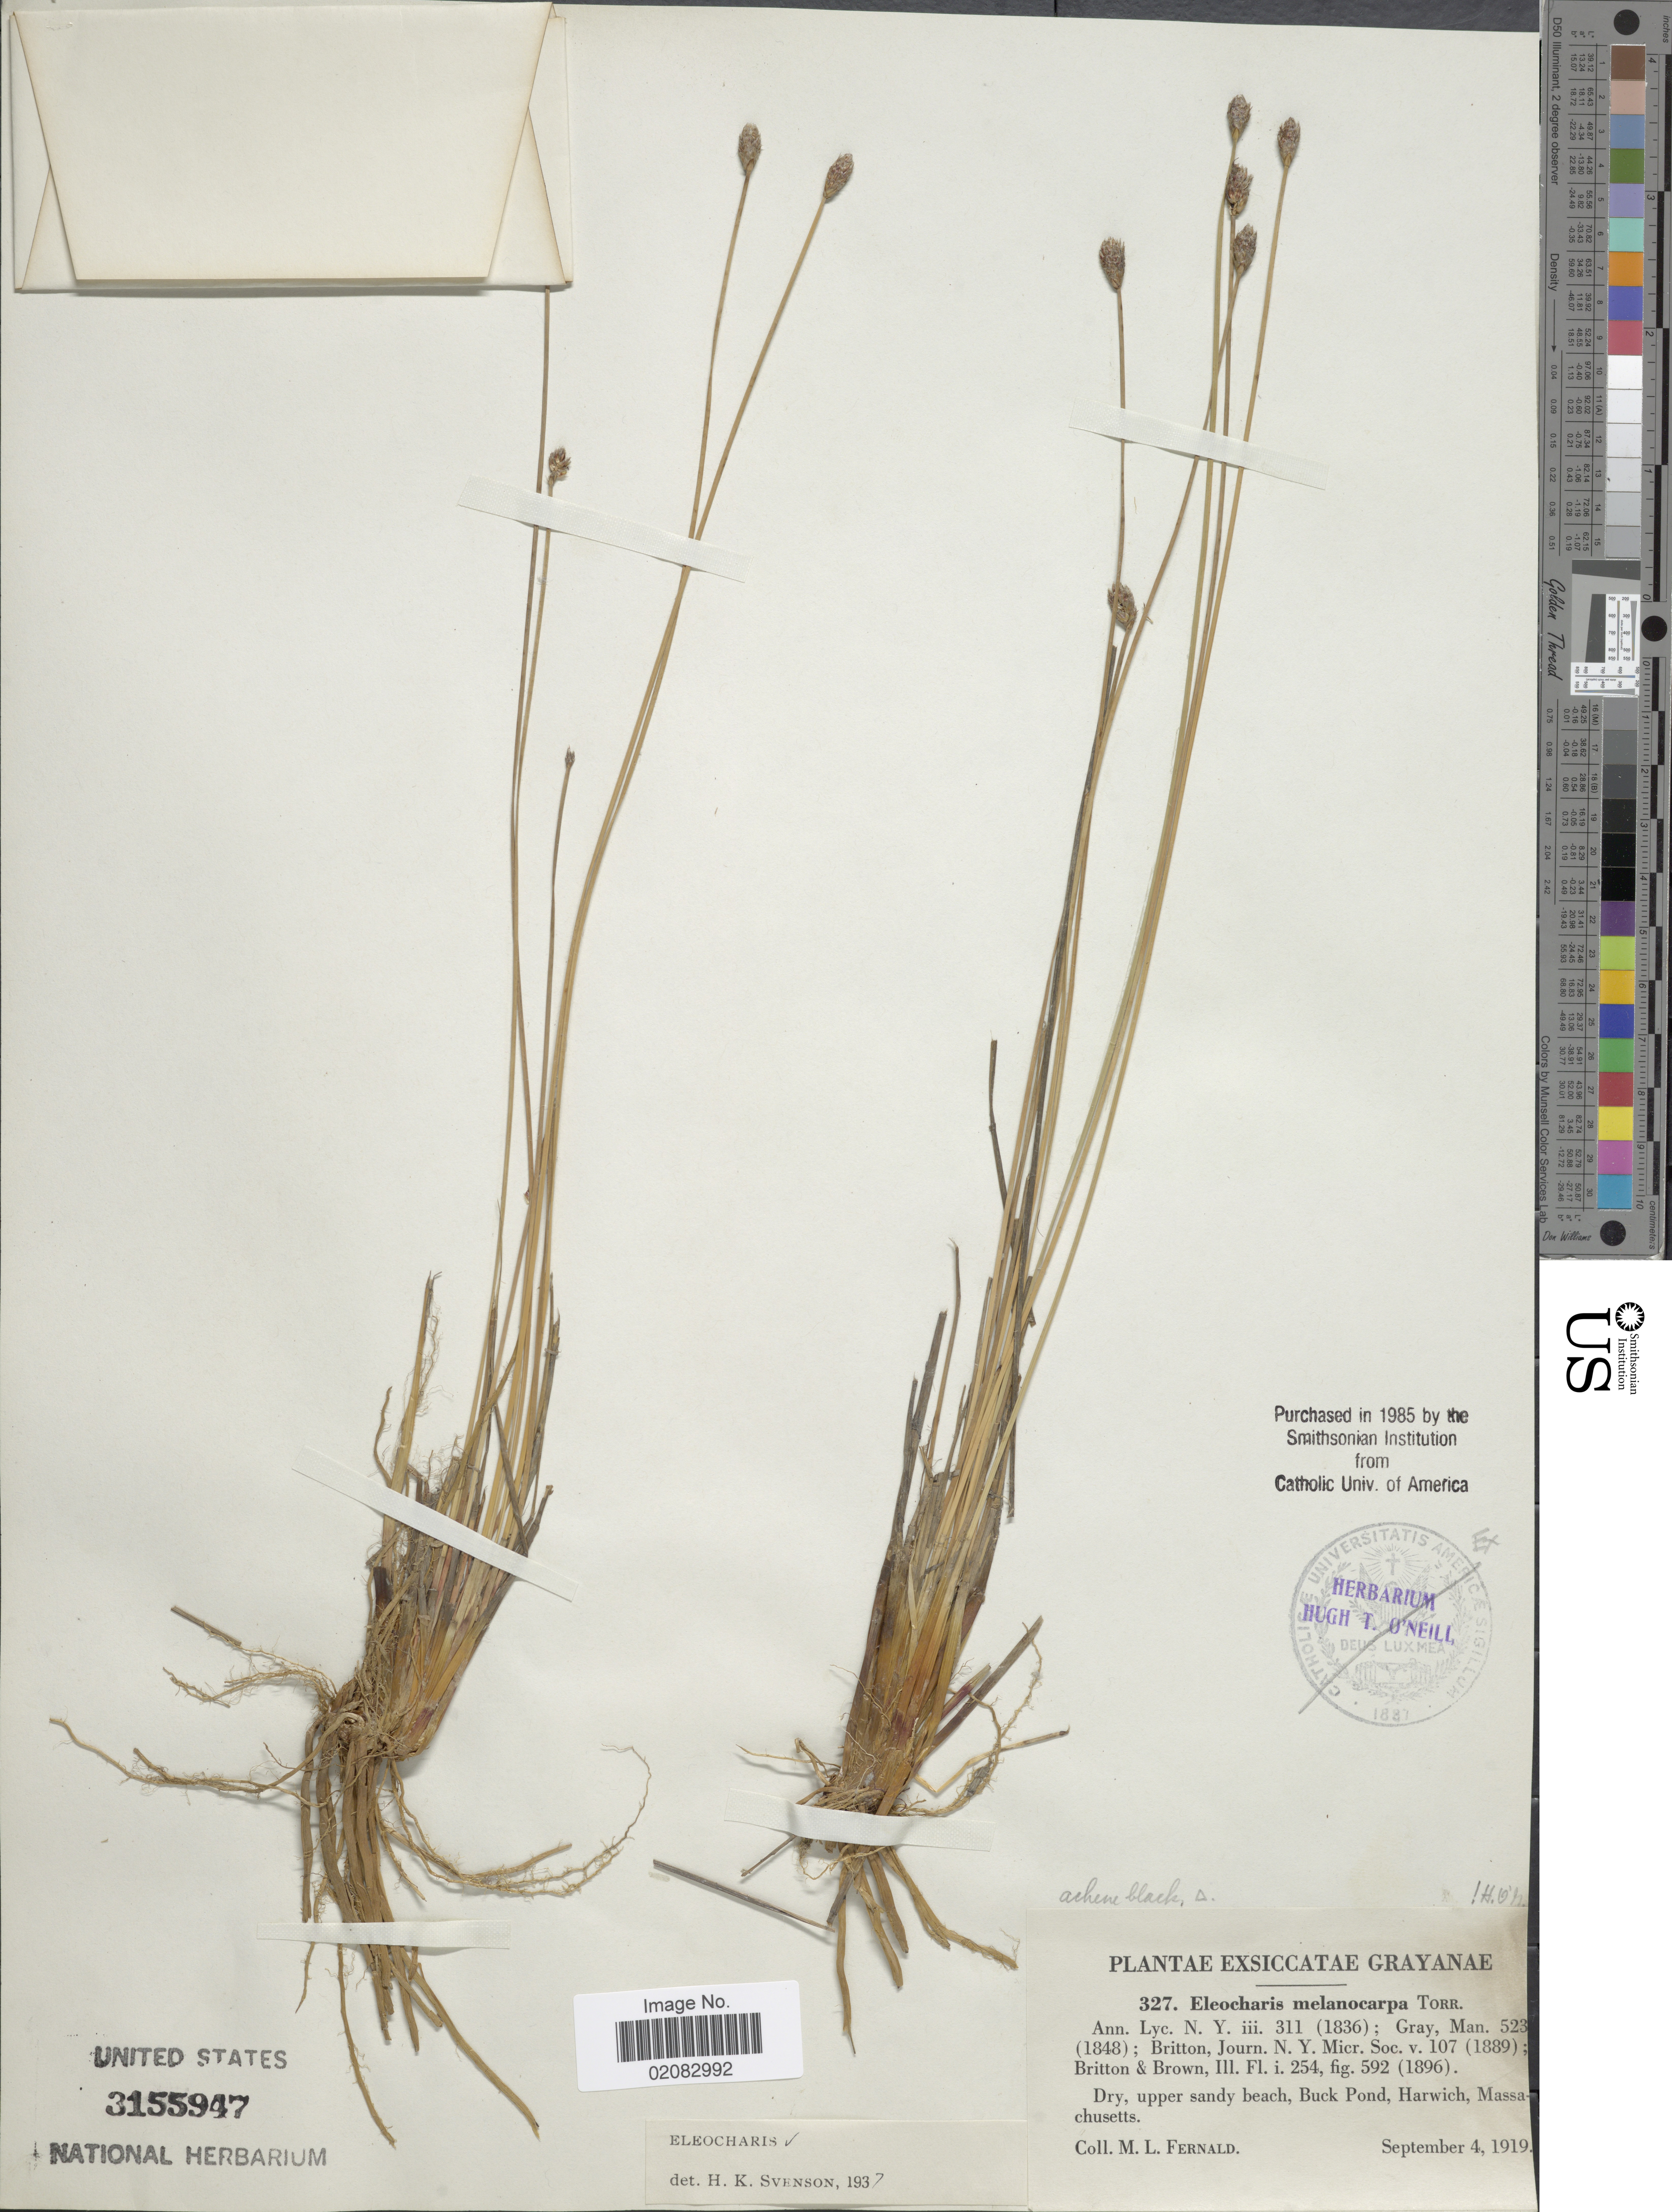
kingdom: Plantae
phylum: Tracheophyta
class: Liliopsida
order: Poales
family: Cyperaceae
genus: Eleocharis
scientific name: Eleocharis melanocarpa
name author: Torr.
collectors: M. L. Fernald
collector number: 327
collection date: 1919-09-04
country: United States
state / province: Massachusetts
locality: Dry, upper sandy beach, Buck Pond, Harwich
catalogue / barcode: US 3155947